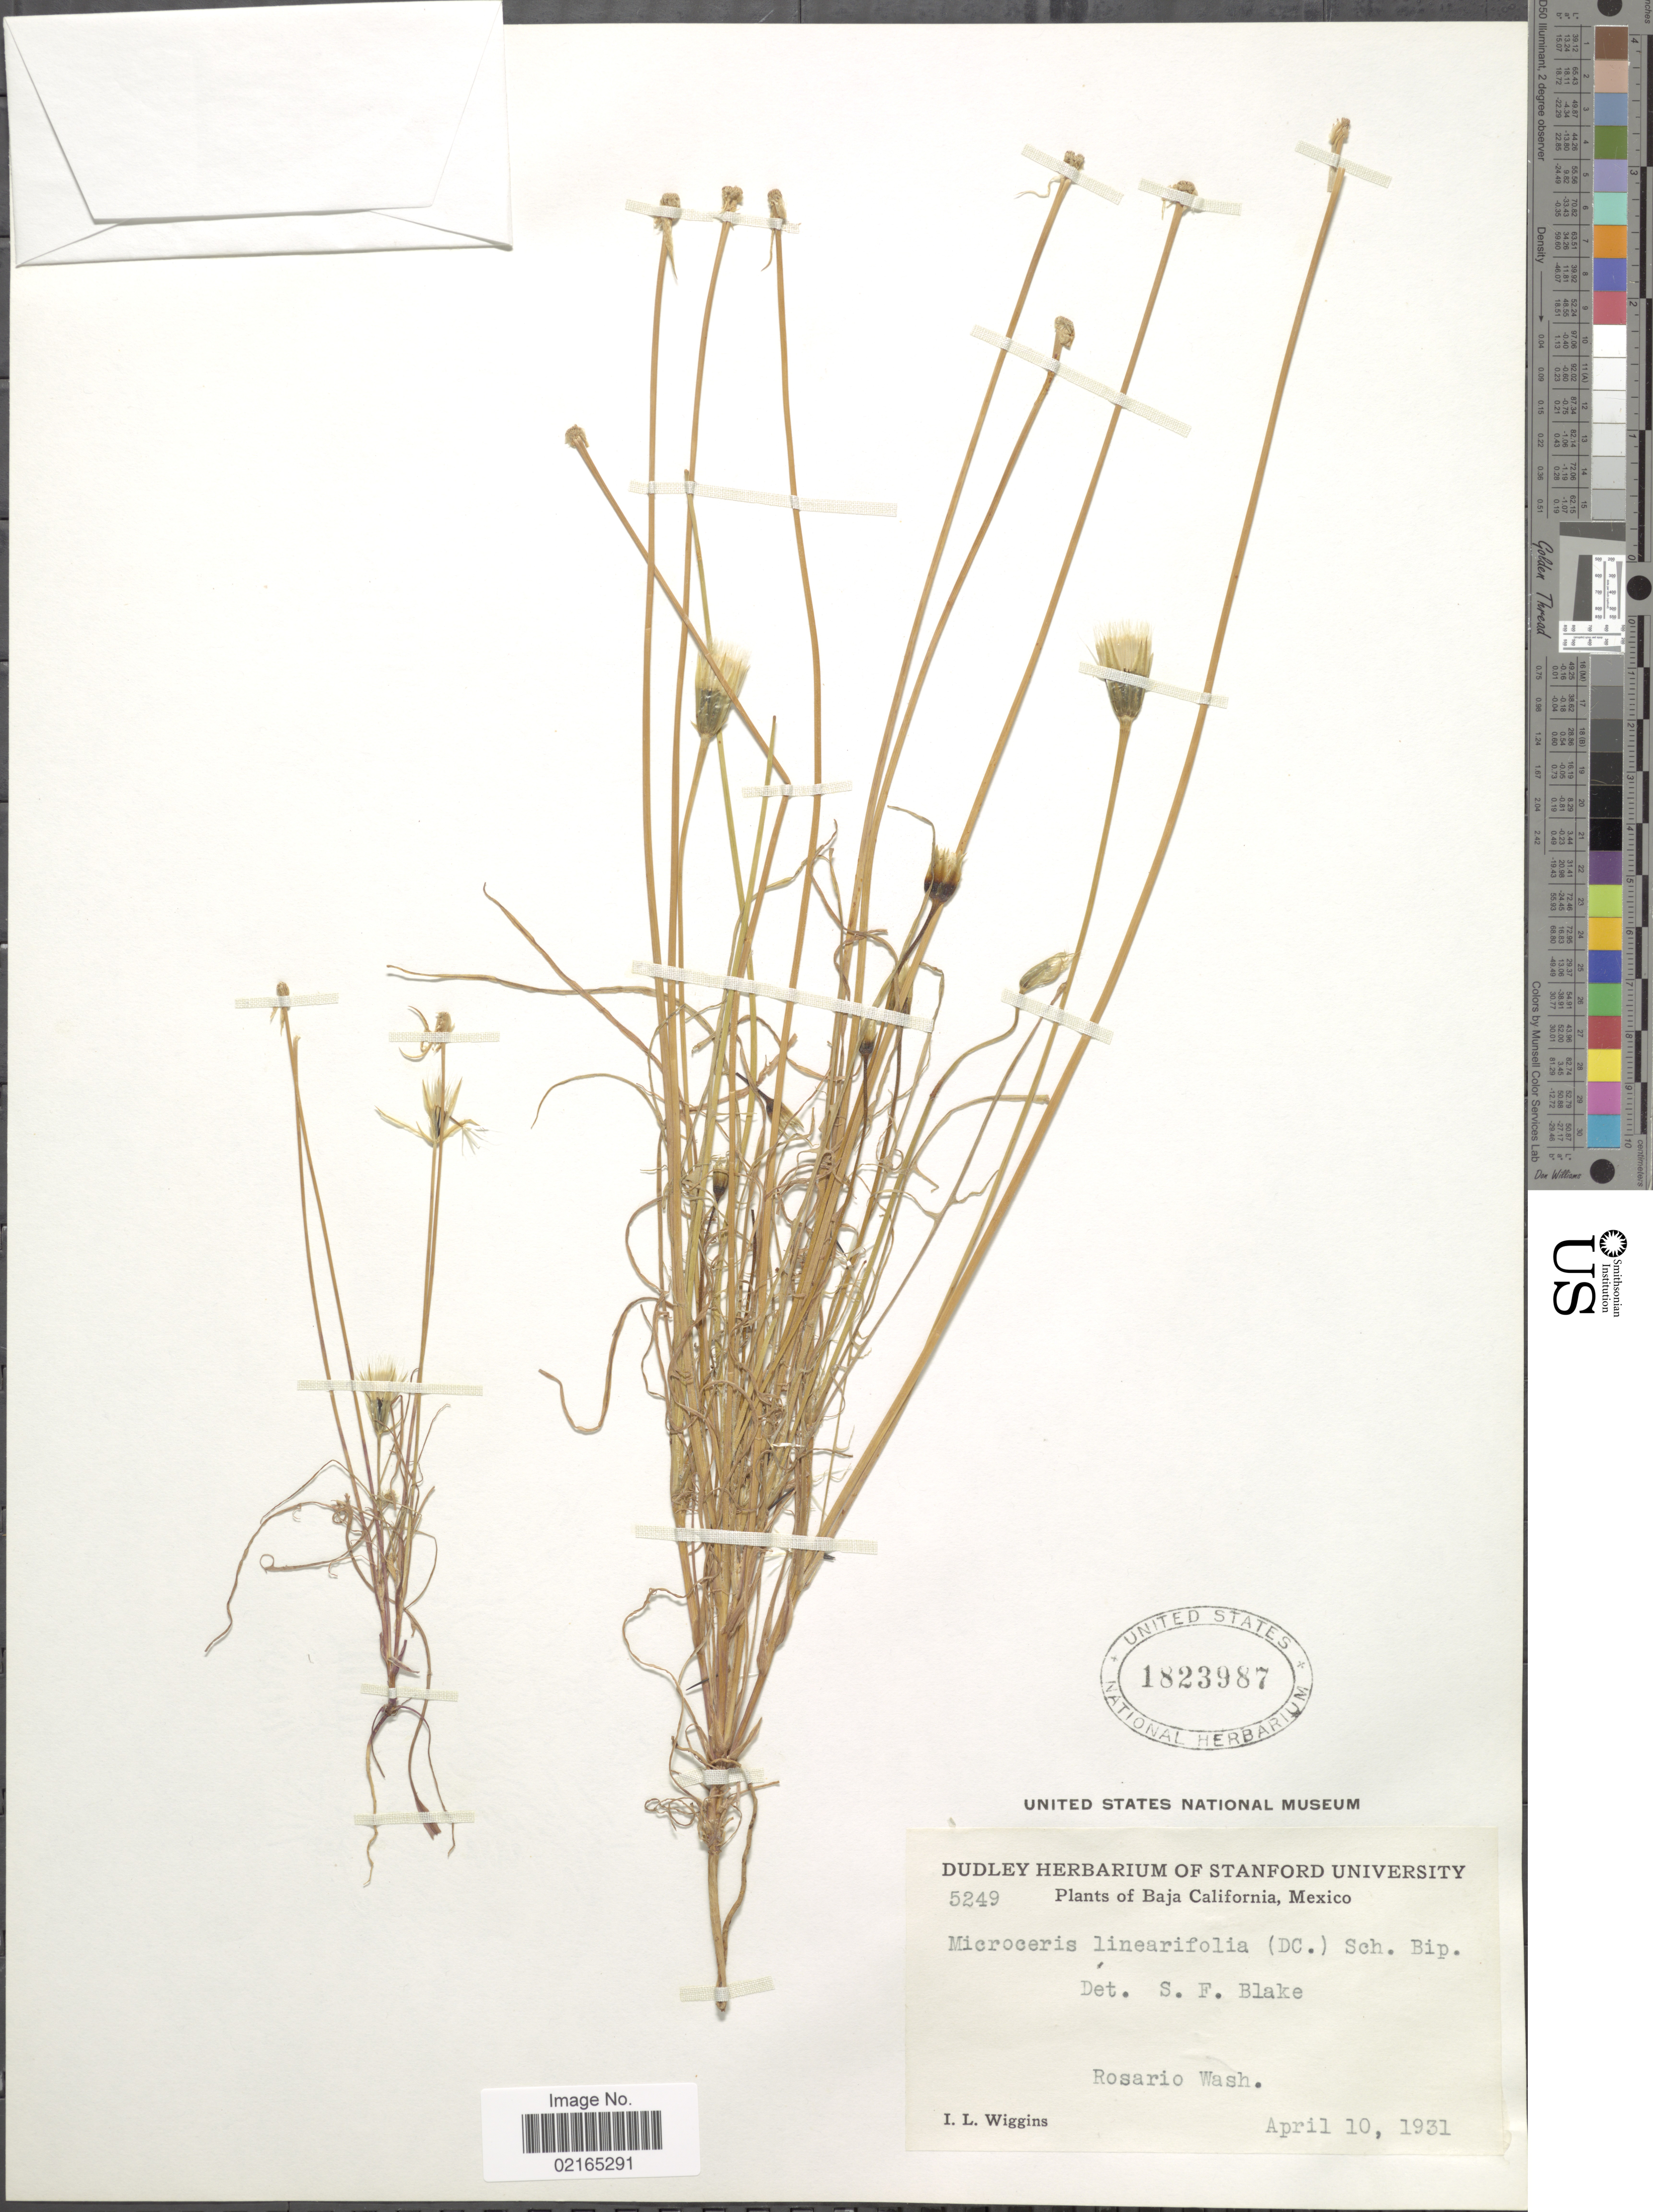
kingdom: Plantae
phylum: Tracheophyta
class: Magnoliopsida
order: Asterales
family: Asteraceae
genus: Uropappus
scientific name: Uropappus lindleyi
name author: (DC.) Nutt.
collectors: I. L. Wiggins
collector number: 5249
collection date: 1931-04-10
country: Mexico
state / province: Baja California Norte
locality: Rosario Wash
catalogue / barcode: US 1823987